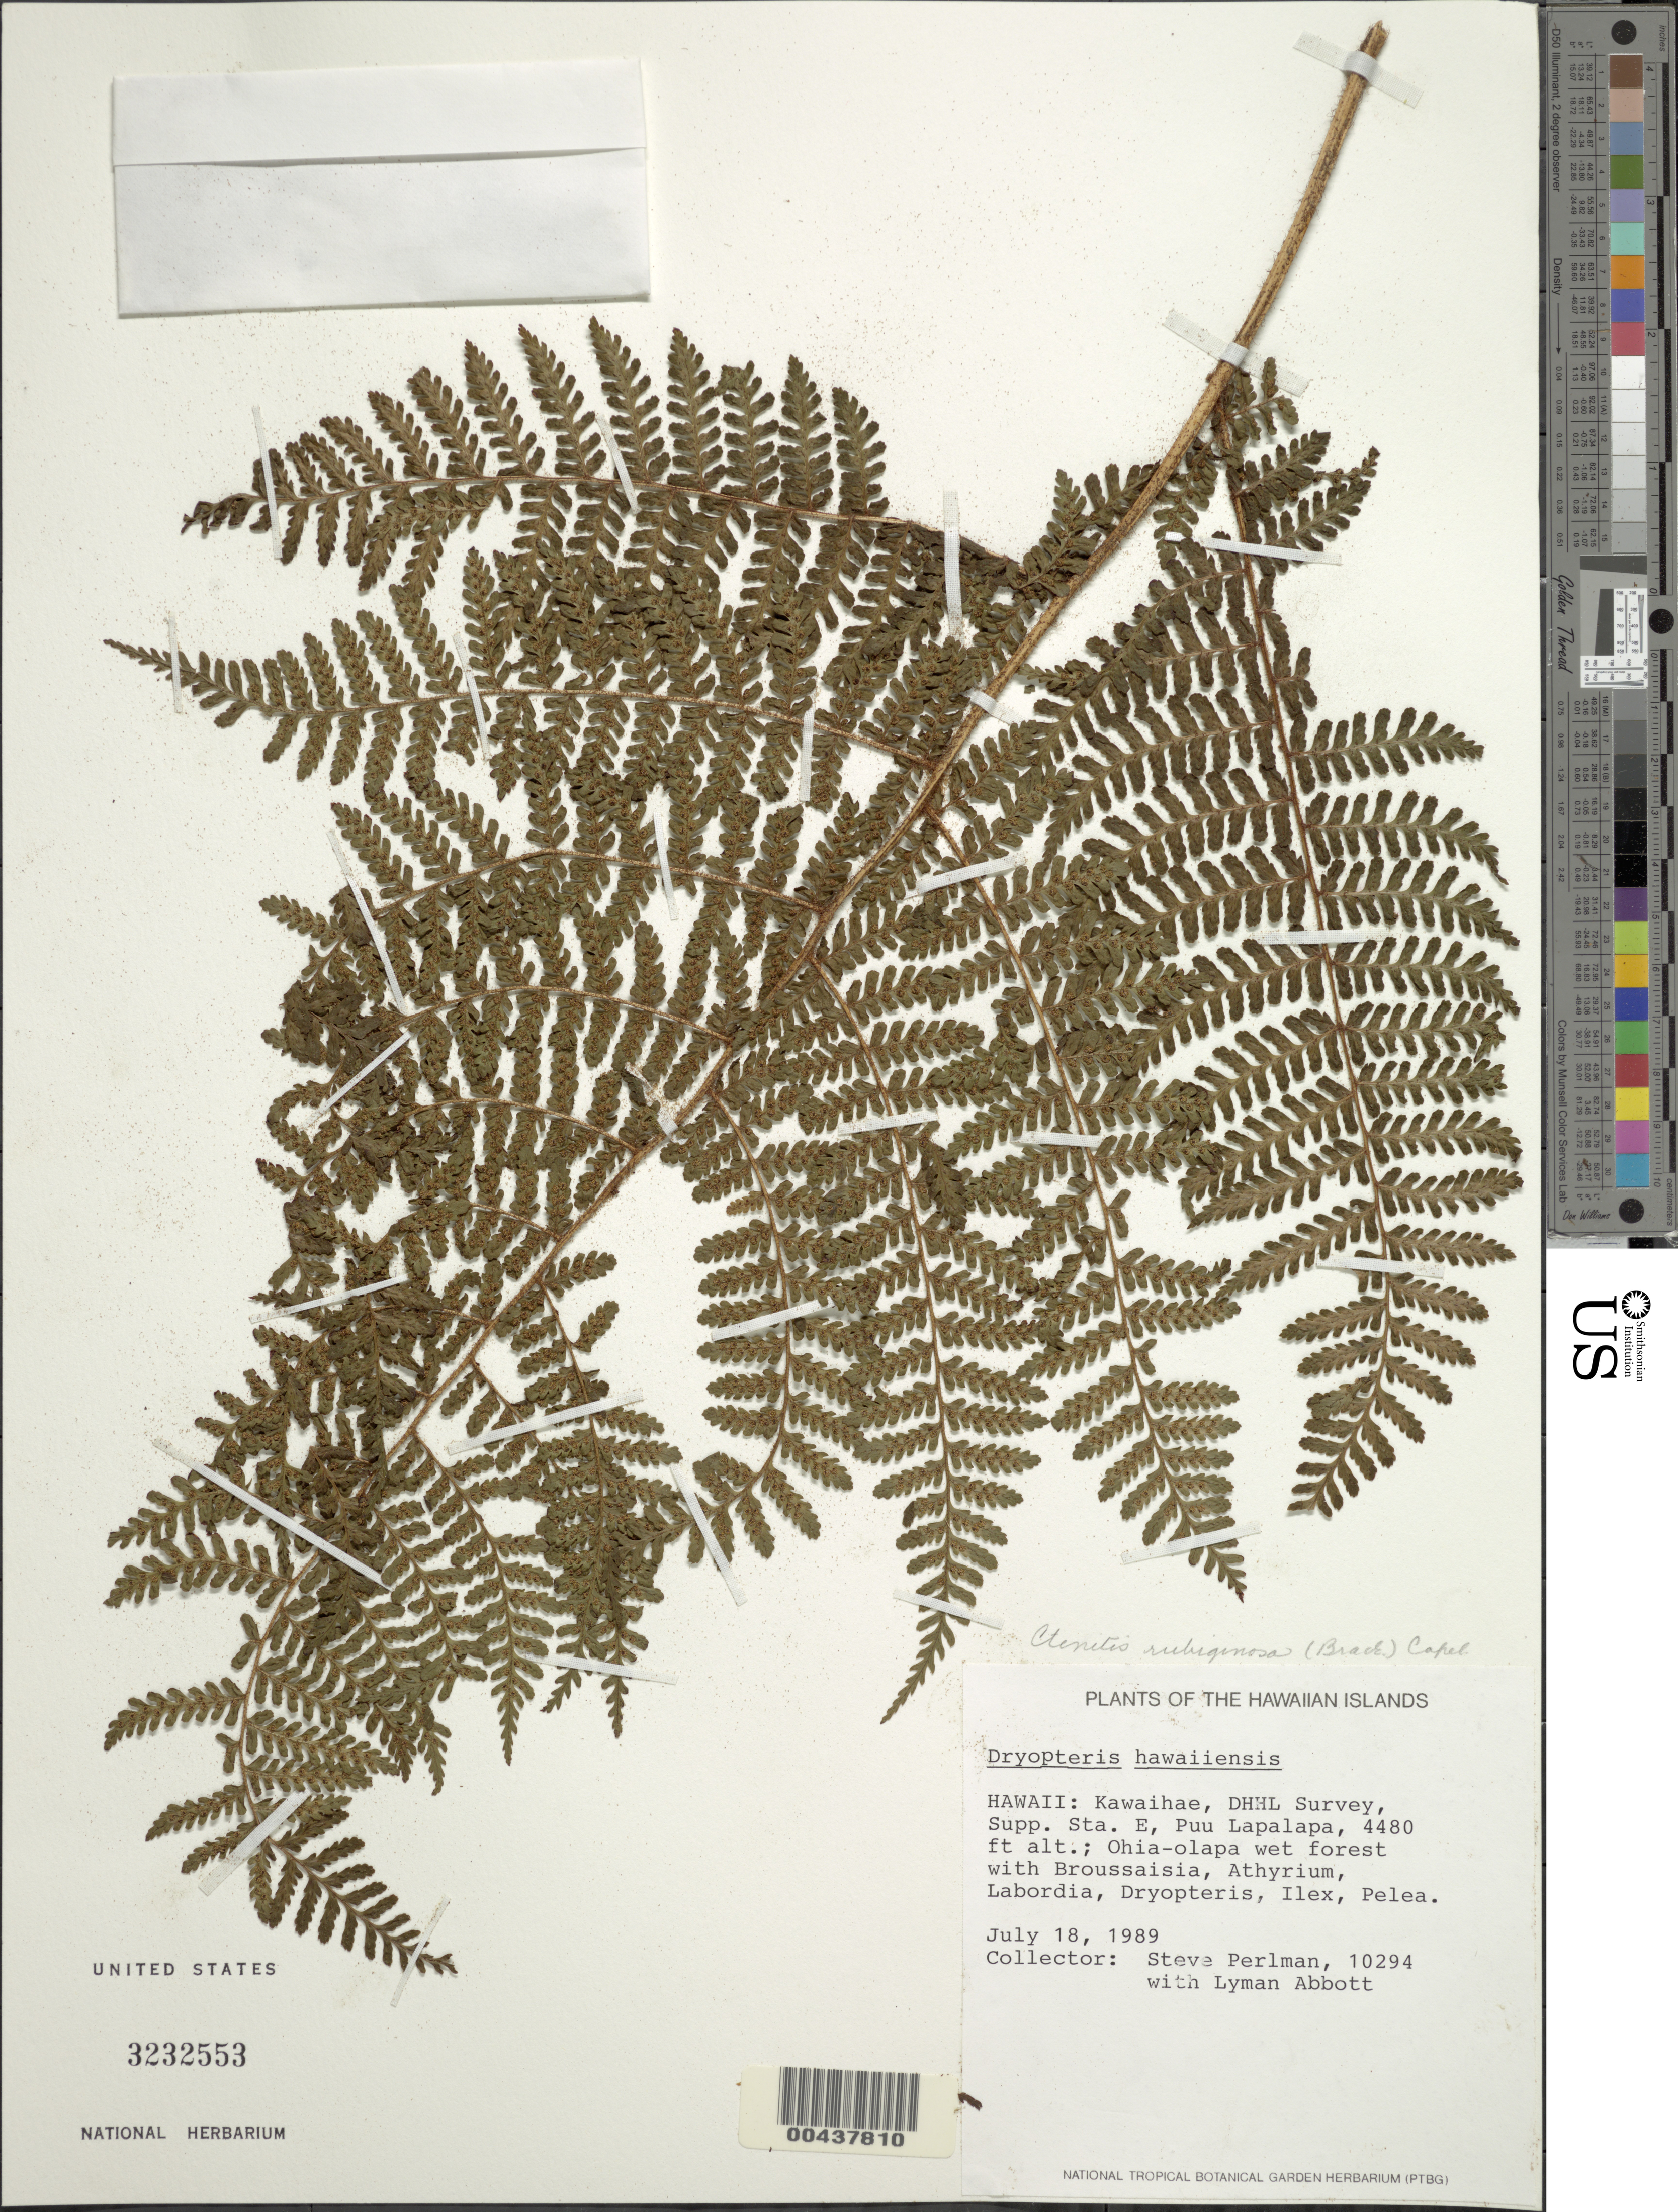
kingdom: Plantae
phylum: Tracheophyta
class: Polypodiopsida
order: Polypodiales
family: Dryopteridaceae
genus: Dryopteris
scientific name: Dryopteris rubiginosa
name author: (Brack.) Kuntze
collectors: S. P. Perlman & L. Abbott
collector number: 10294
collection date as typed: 18 Jul 1989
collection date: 1989-07-18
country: United States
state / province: Hawaii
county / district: Hawaii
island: Hawaii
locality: Kawaihae, DHHL Survey, Supp. Sta. E, Puu Lapalapa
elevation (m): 1366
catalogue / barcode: US 3232553